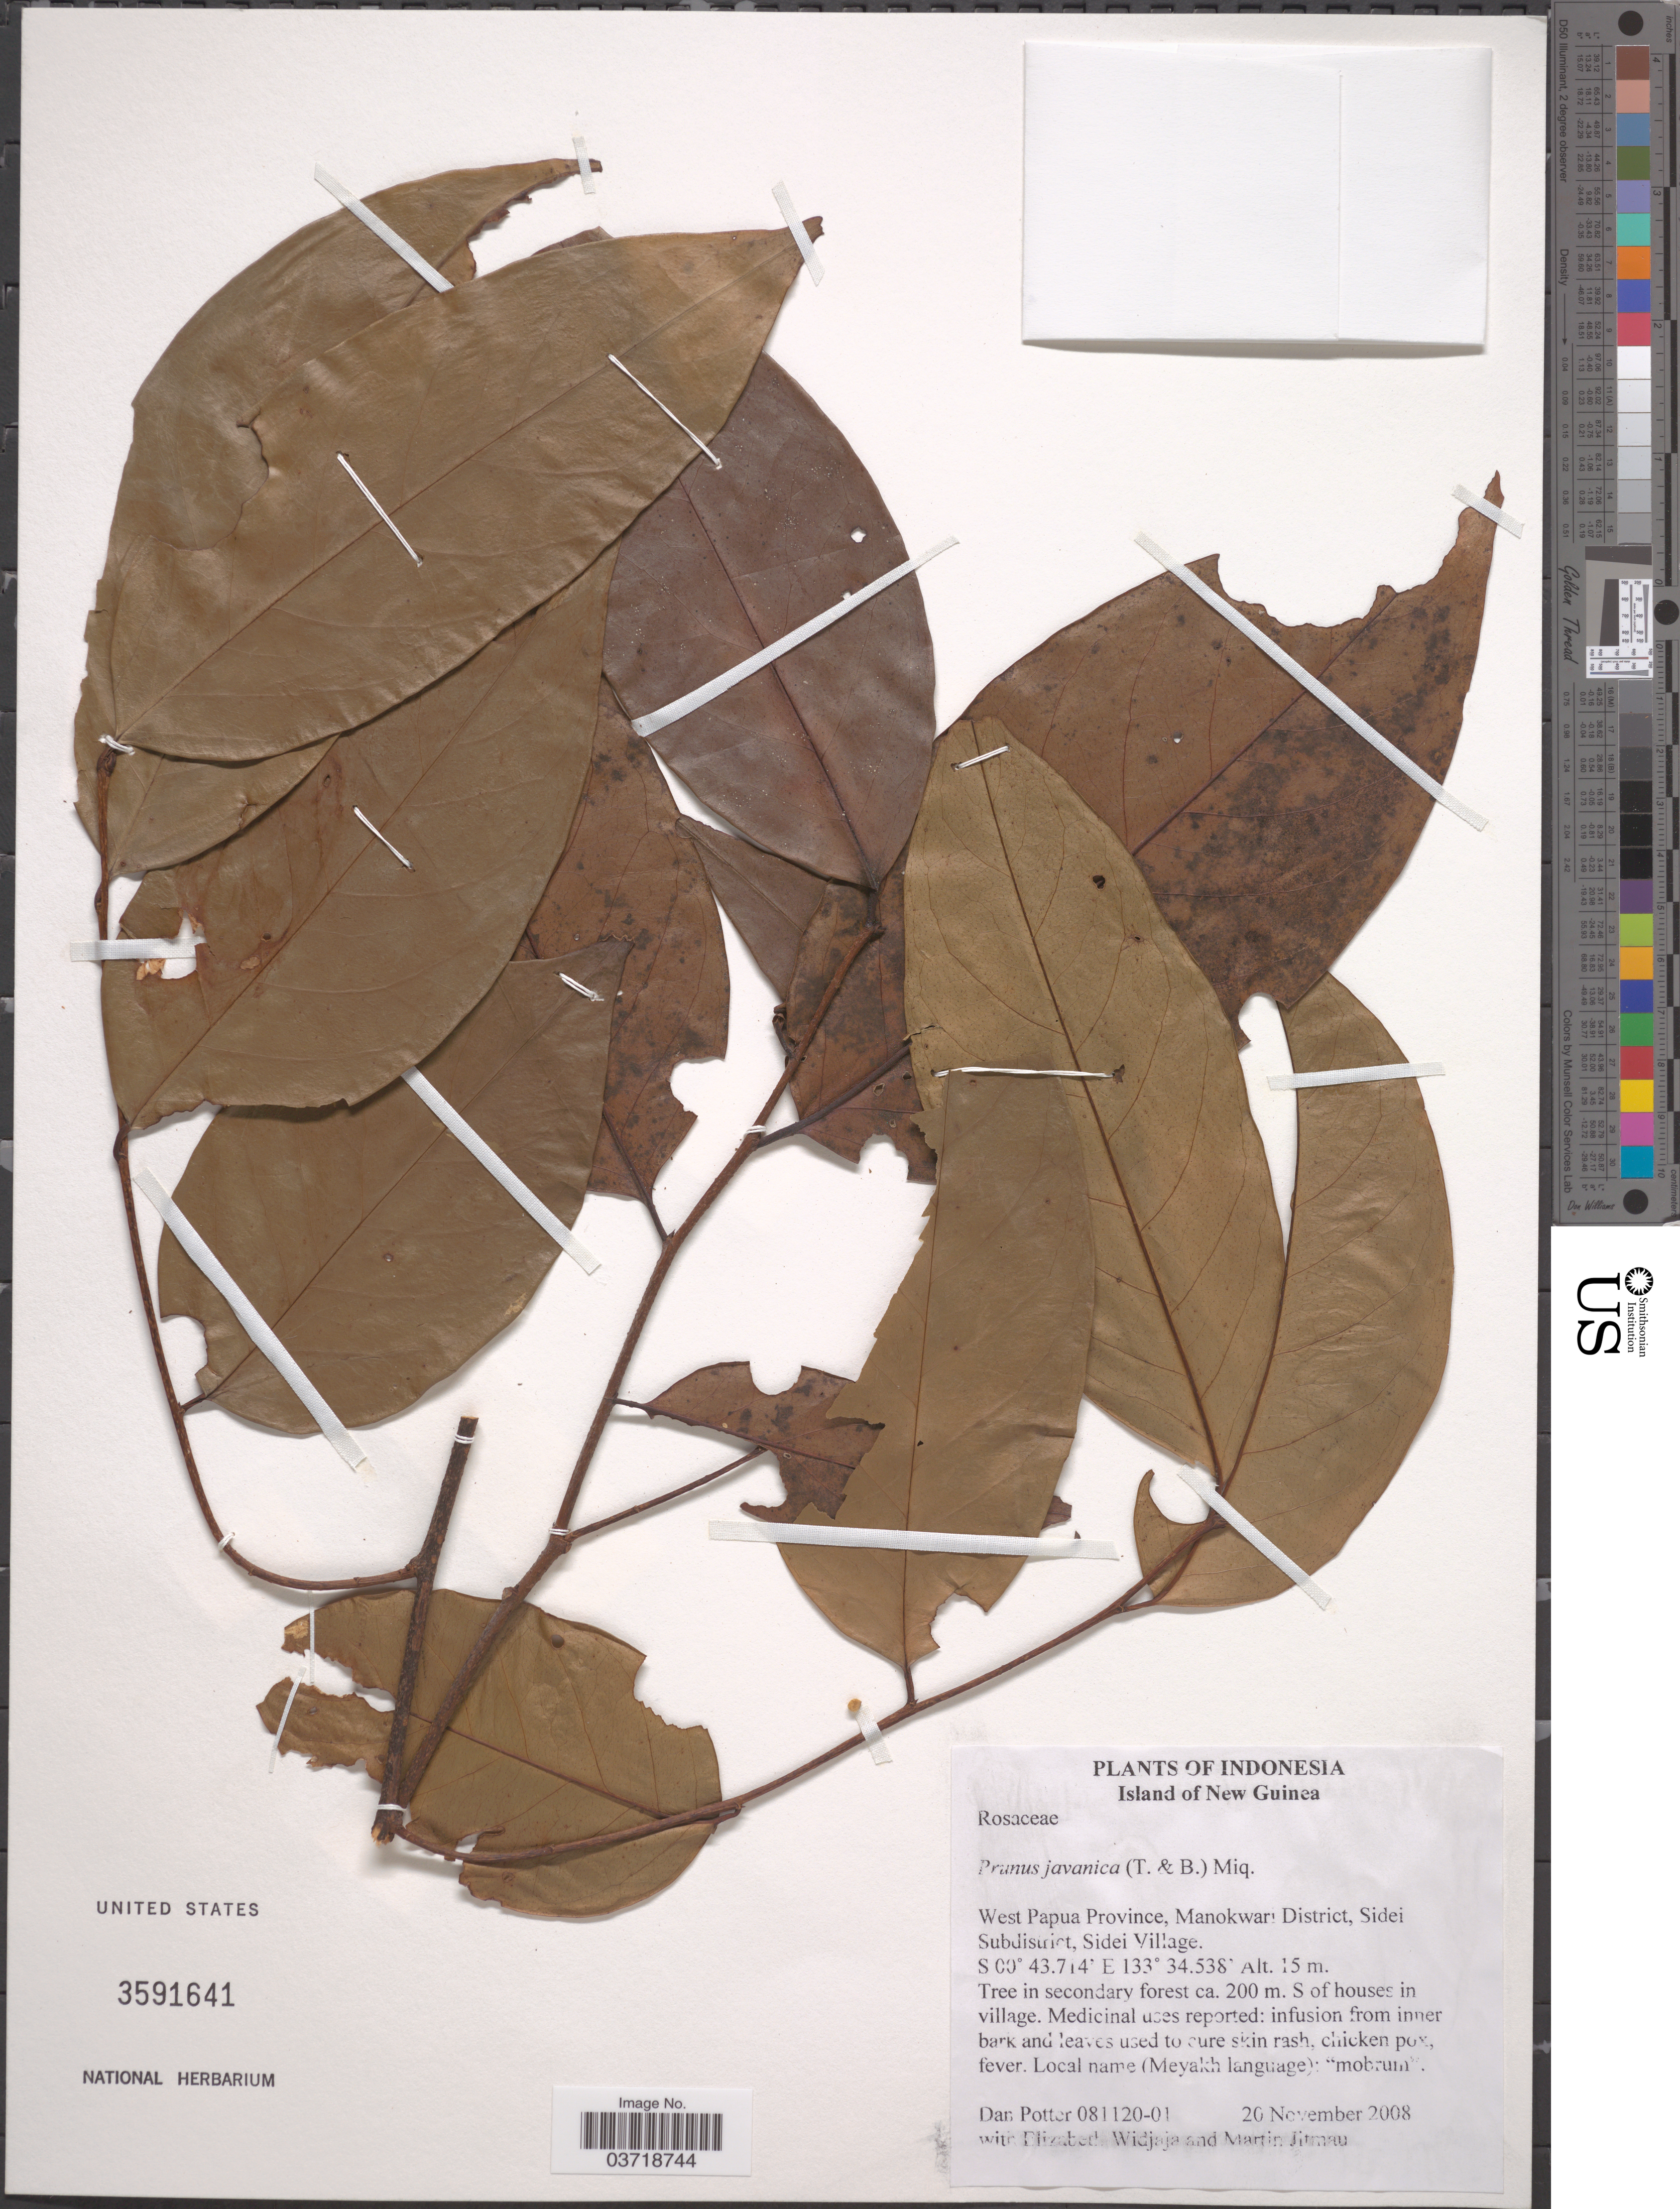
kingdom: Plantae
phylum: Tracheophyta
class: Magnoliopsida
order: Rosales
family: Rosaceae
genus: Prunus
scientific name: Prunus javanica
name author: (Teijsm. & Binn.) Miq.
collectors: D. Potter, E. A. Widjaja & M. Jitmau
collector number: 081120-01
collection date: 2008-11-20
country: Indonesia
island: New Guinea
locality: Island of New Guinea. West Papua Province, Manokwari District, Sidei Subdistrict, Sidei Village.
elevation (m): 15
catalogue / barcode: US 3591641